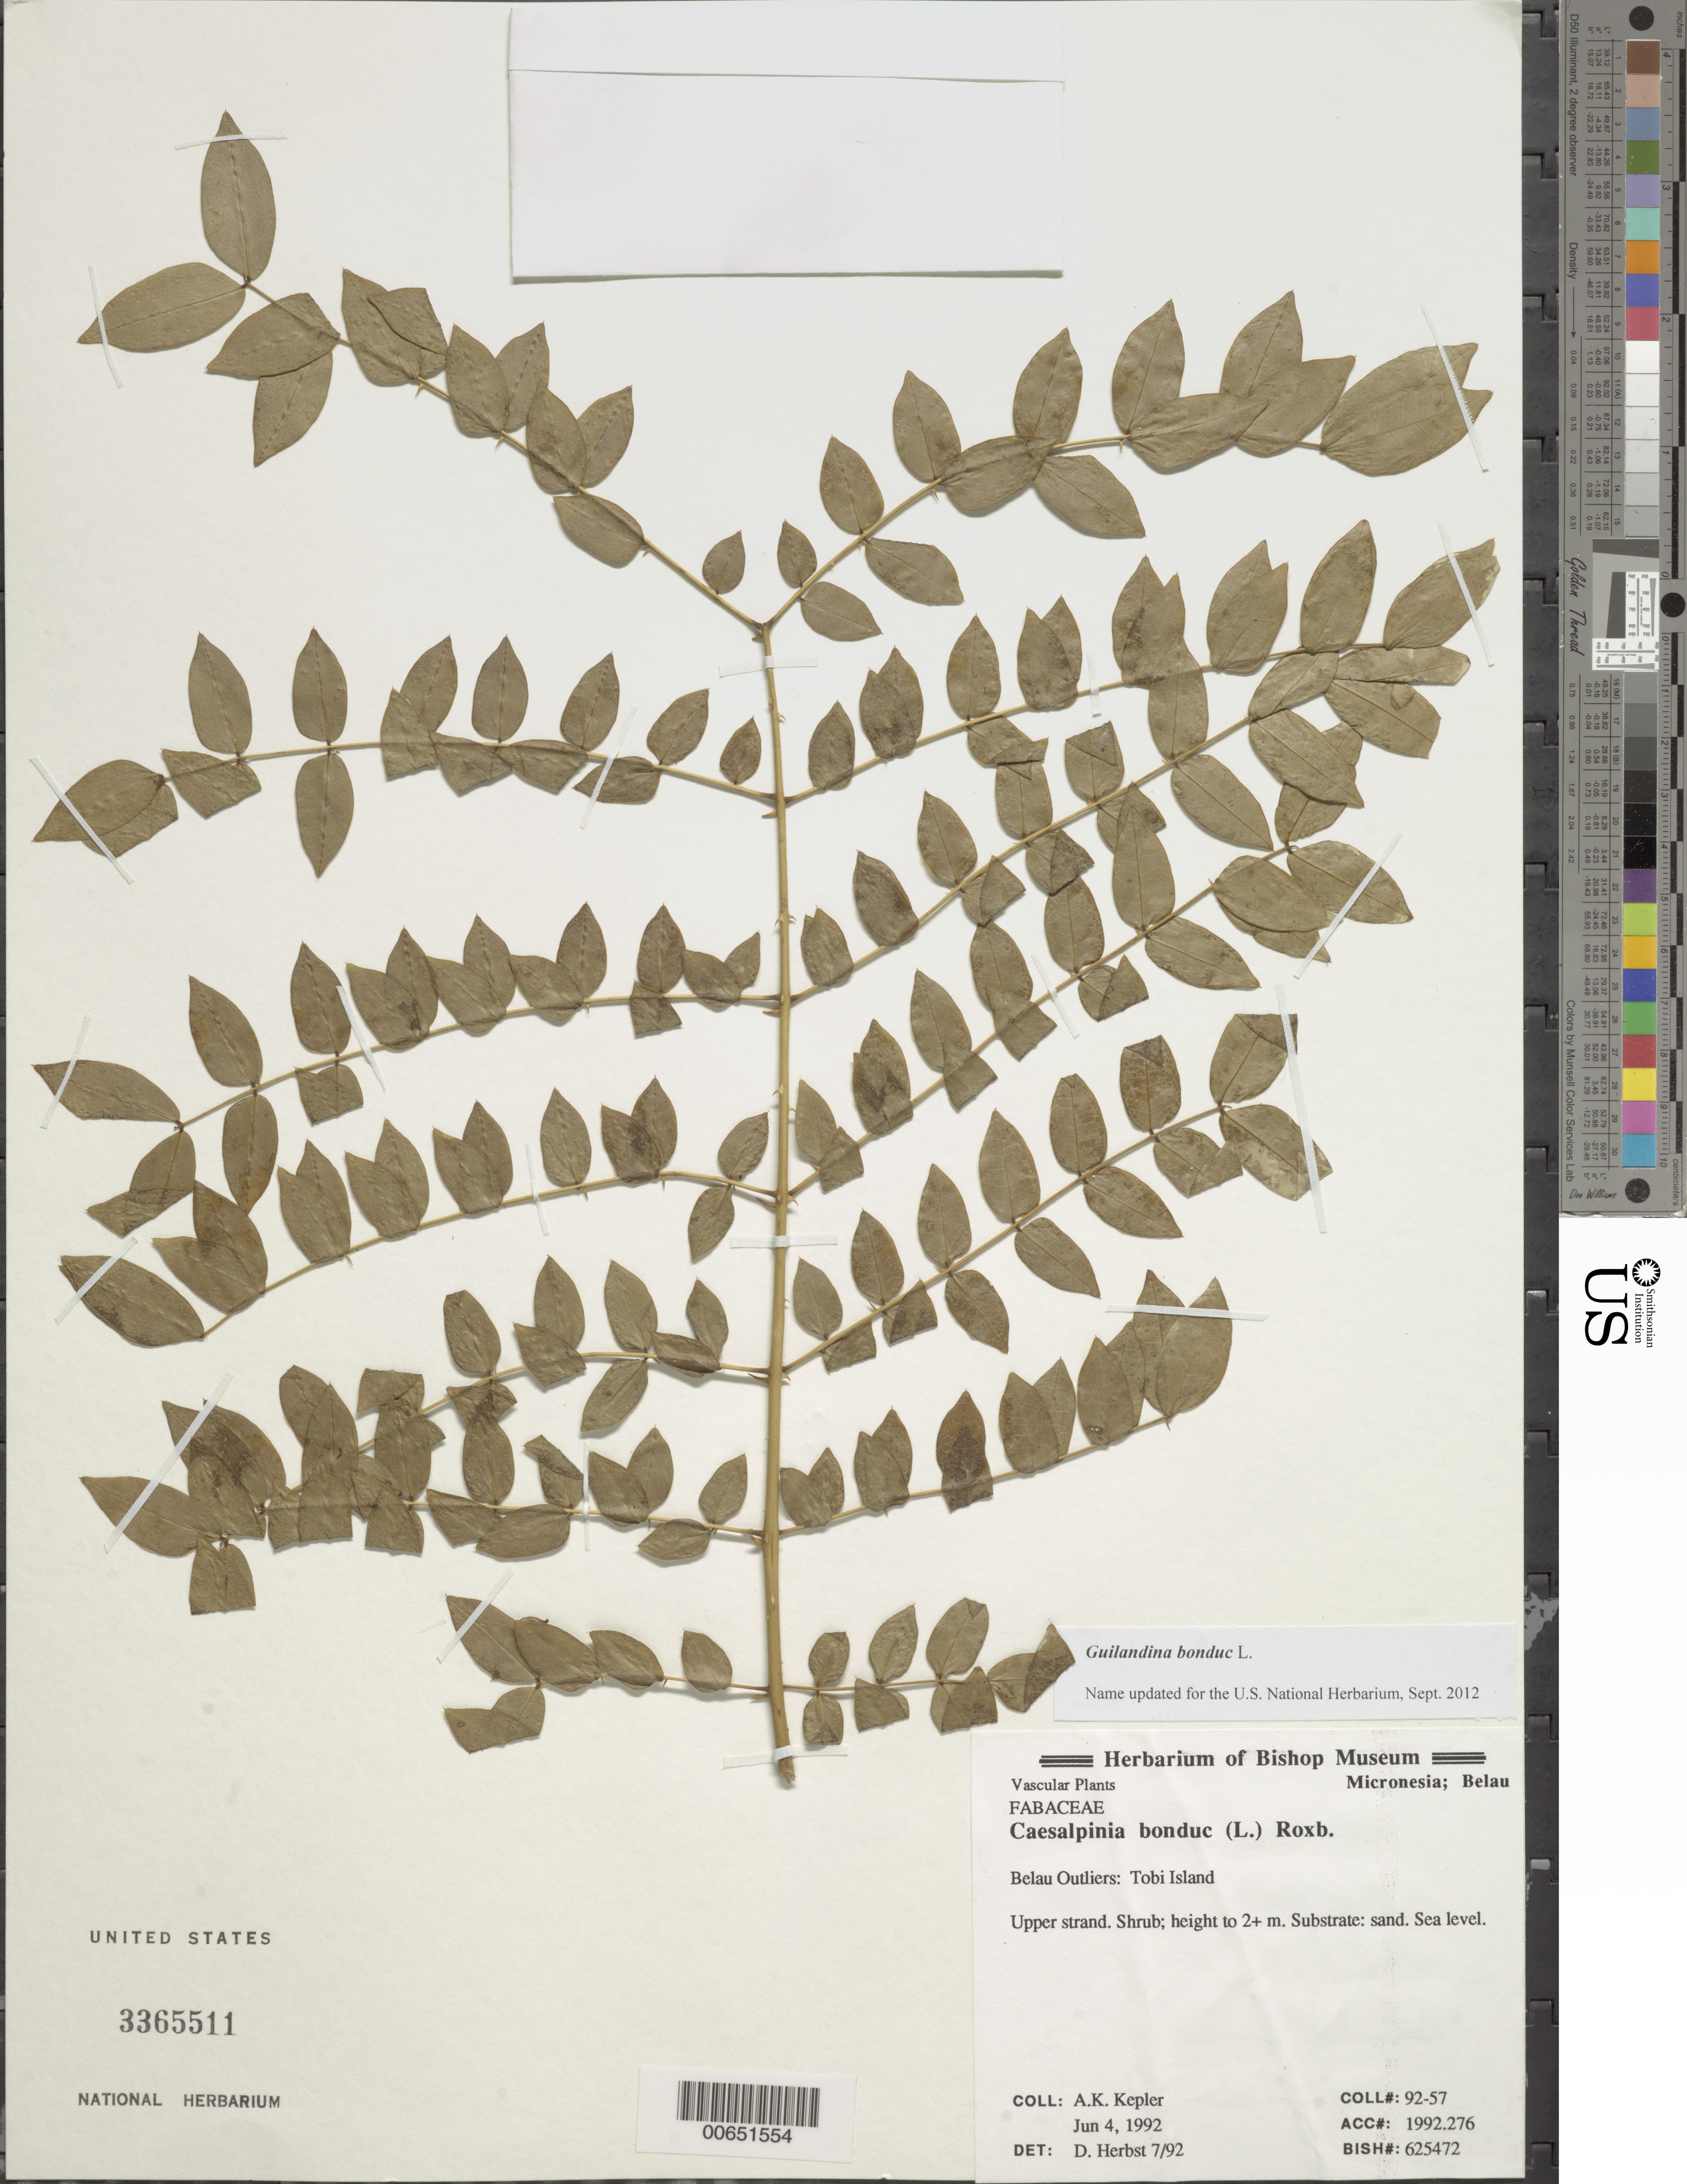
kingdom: Plantae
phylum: Tracheophyta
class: Magnoliopsida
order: Fabales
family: Fabaceae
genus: Guilandina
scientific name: Guilandina bonduc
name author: L.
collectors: A. K. Kepler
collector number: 92-57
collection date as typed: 04 Jun 1992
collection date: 1992-06-04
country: Palau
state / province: Belau Outliers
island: Tobi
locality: Belau [= Palau Islands], Tobi Island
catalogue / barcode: US 3365511